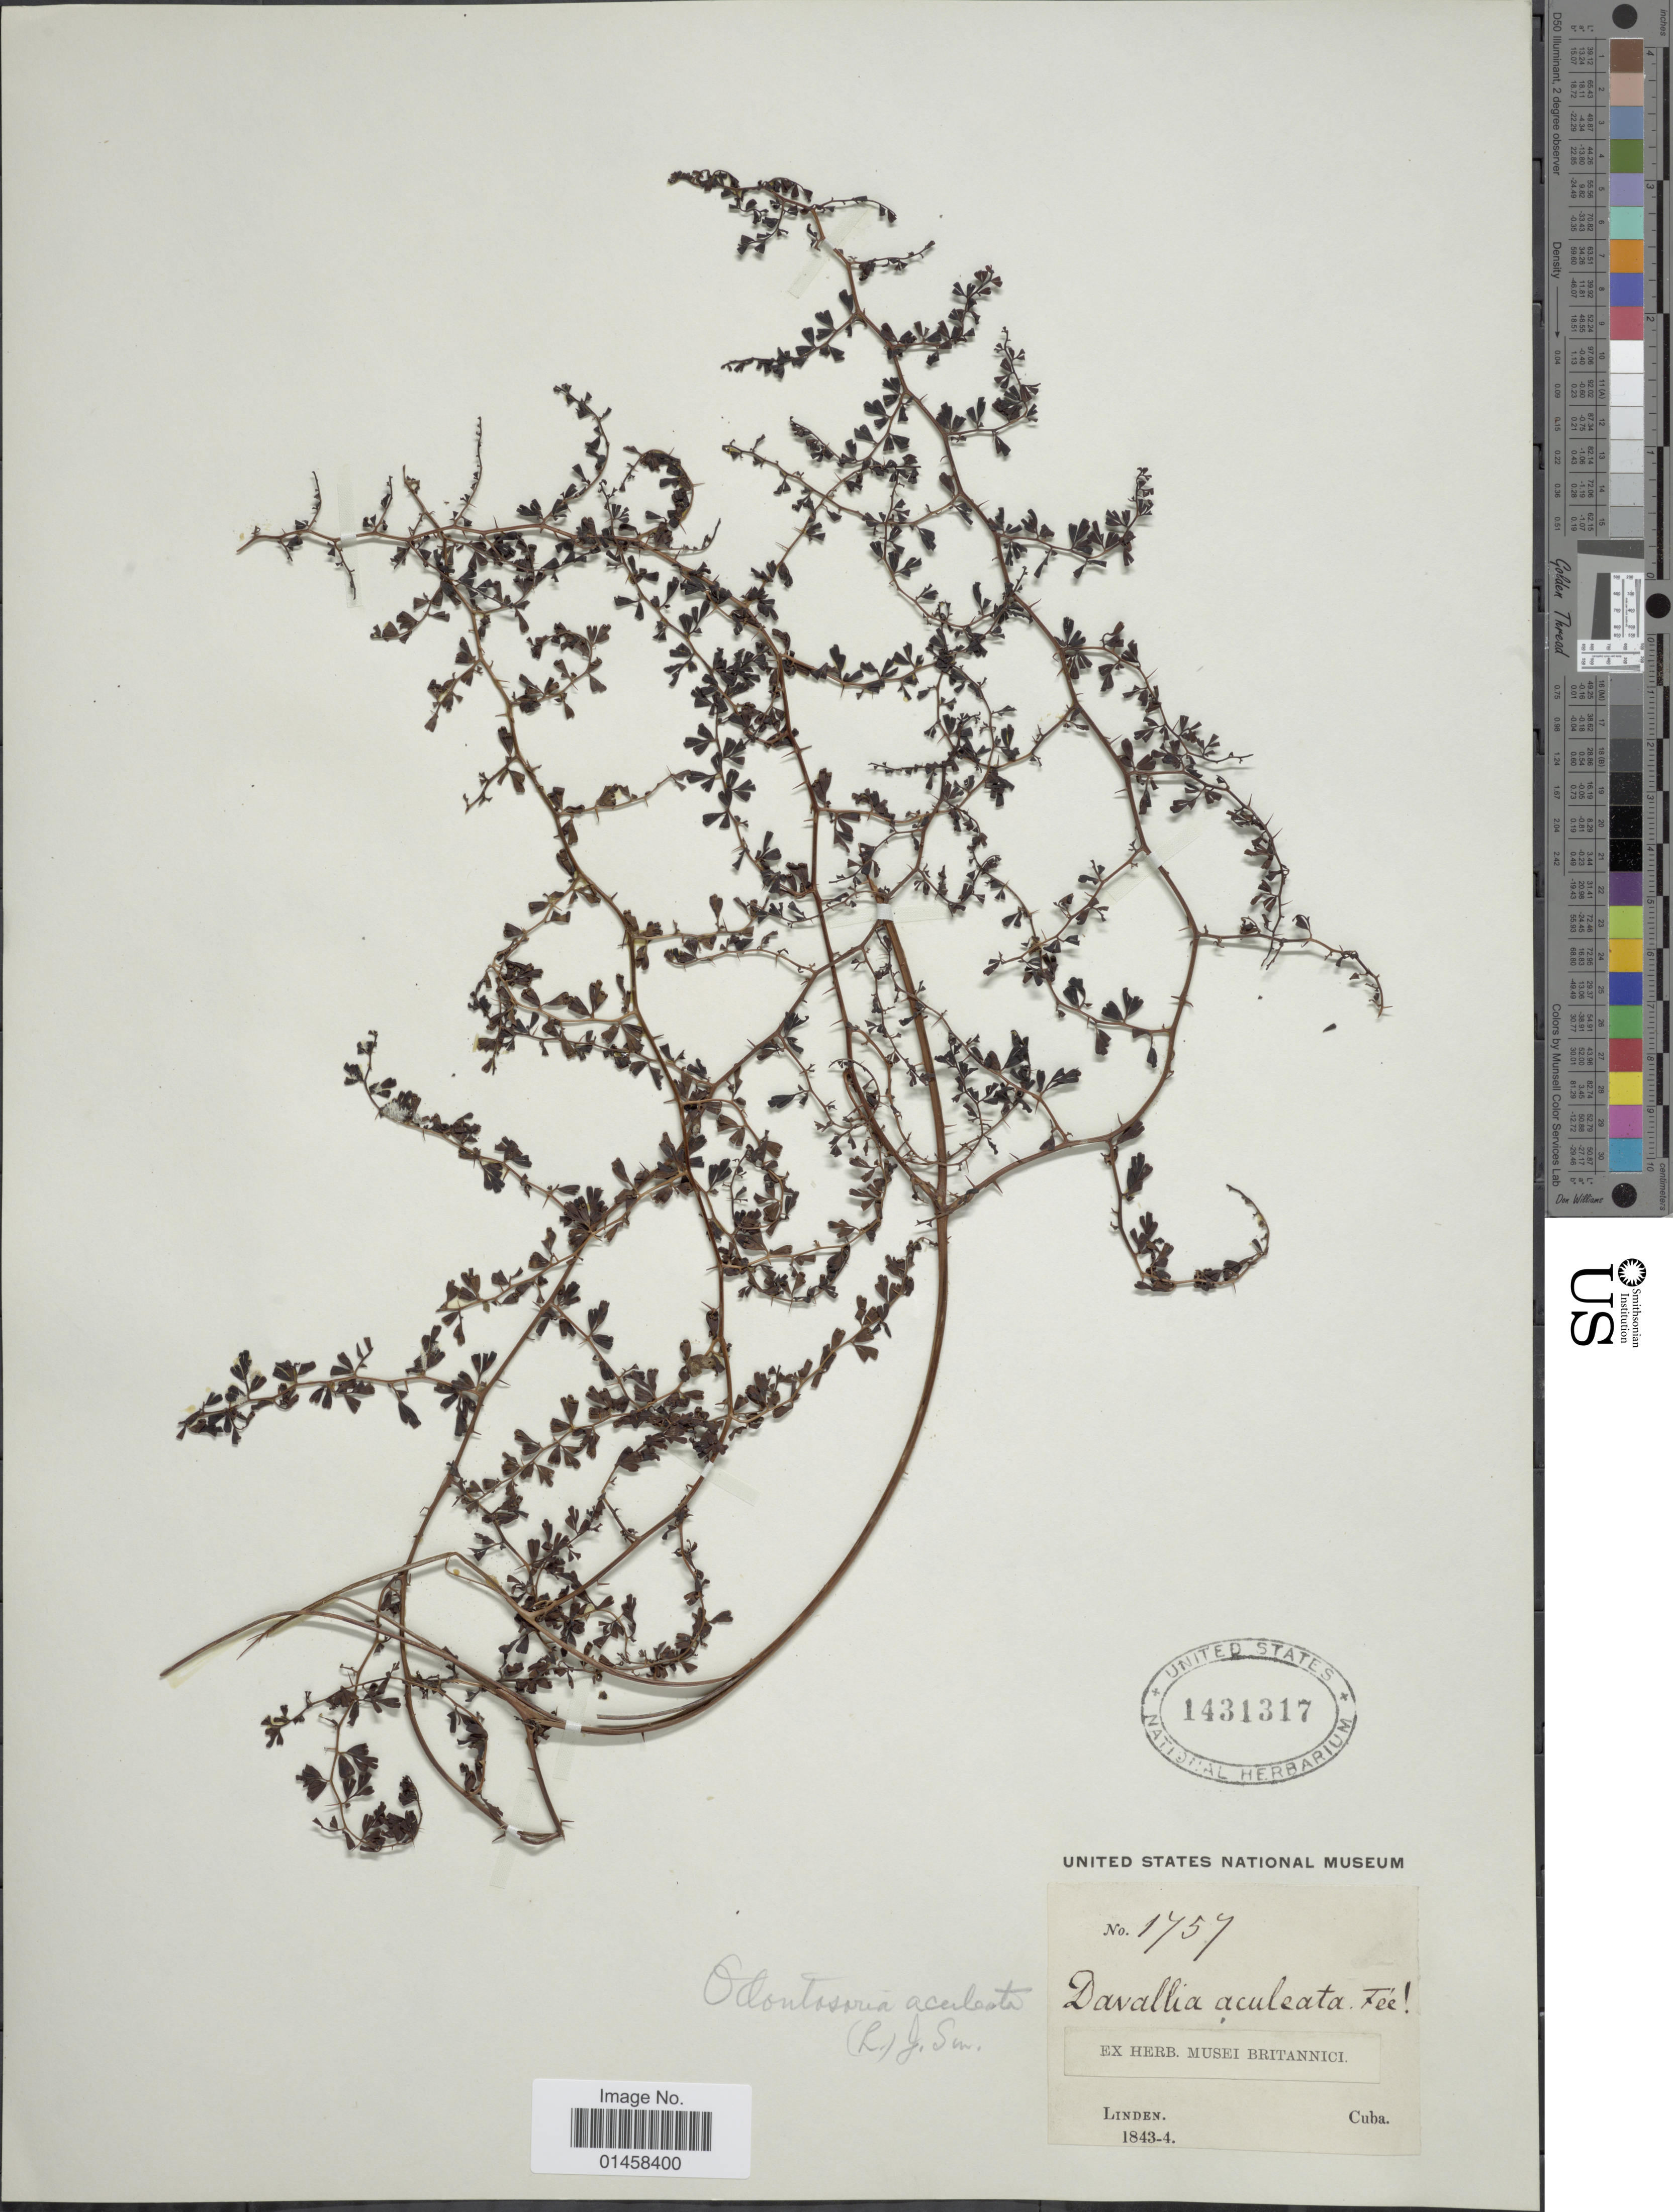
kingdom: Plantae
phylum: Tracheophyta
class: Polypodiopsida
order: Polypodiales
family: Lindsaeaceae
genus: Odontosoria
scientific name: Odontosoria aculeata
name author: (L.) J. Sm.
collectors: -- Linden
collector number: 1754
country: Cuba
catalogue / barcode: US 1431317